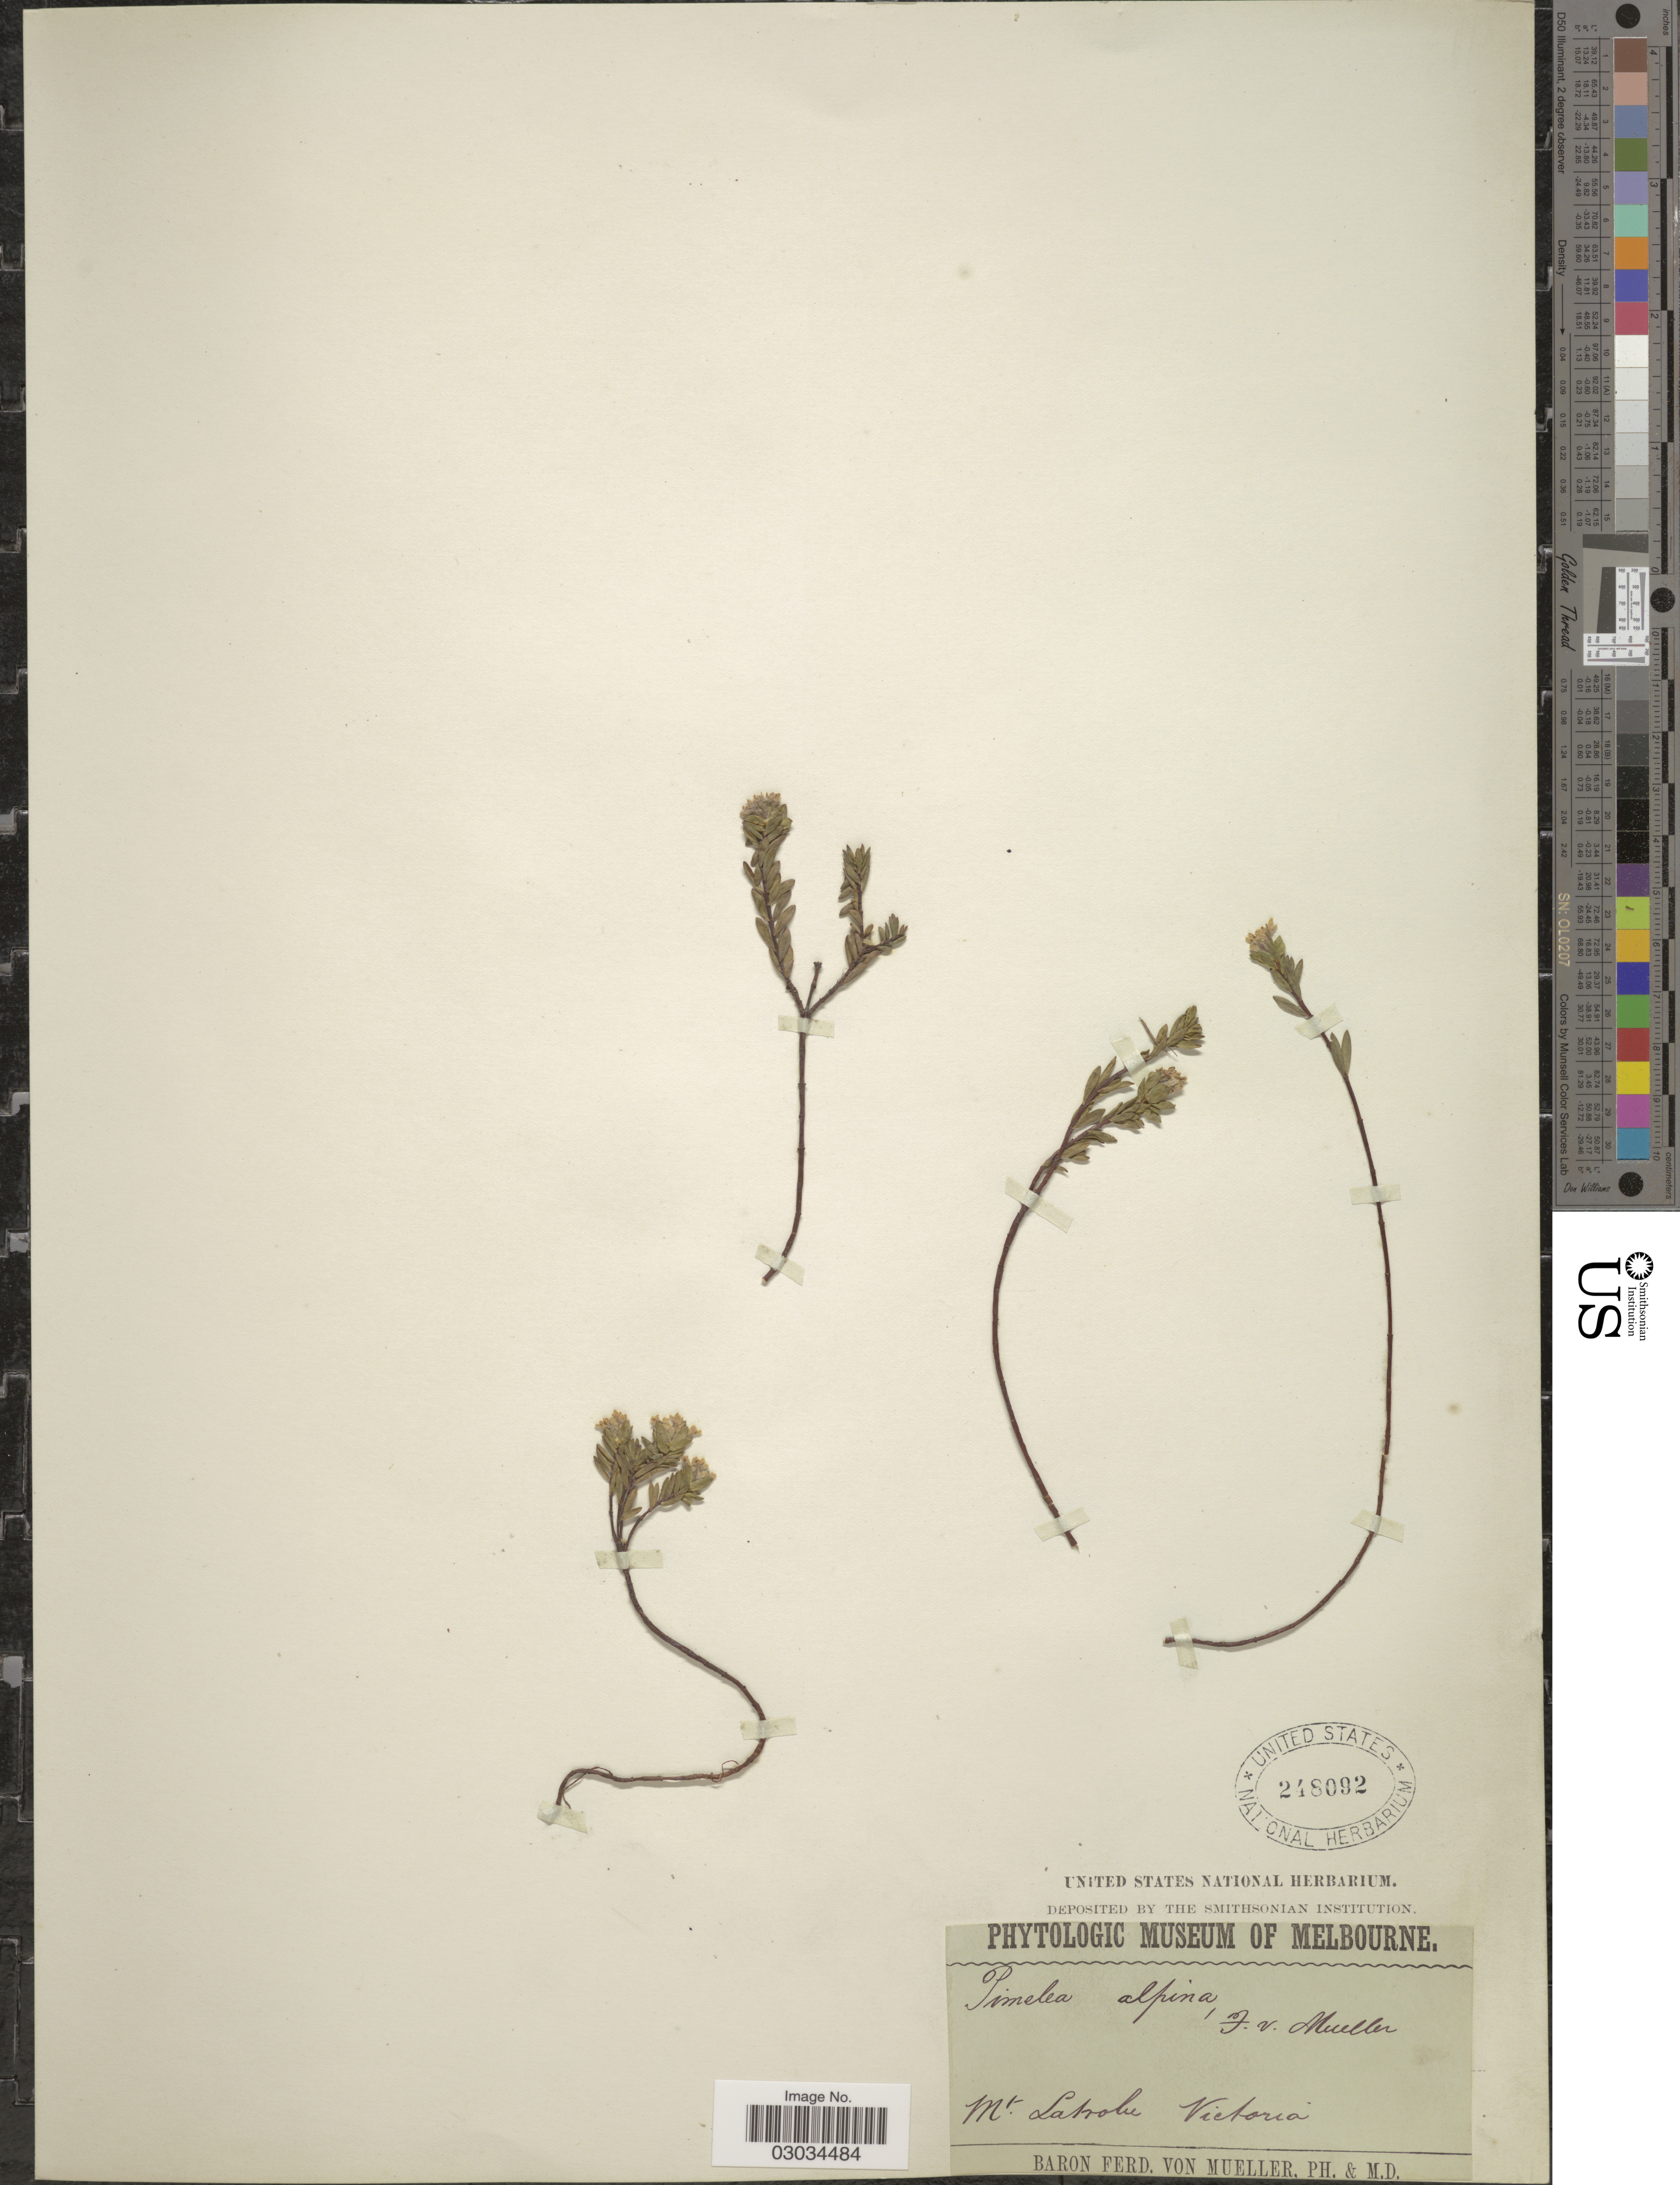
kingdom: Plantae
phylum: Tracheophyta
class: Magnoliopsida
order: Malvales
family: Thymelaeaceae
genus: Pimelea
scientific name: Pimelea alpina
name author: F. Muell. ex Meisn.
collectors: F. Mueller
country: Australia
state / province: Victoria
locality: Mt. Latrobe Victoria.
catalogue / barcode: US 248092